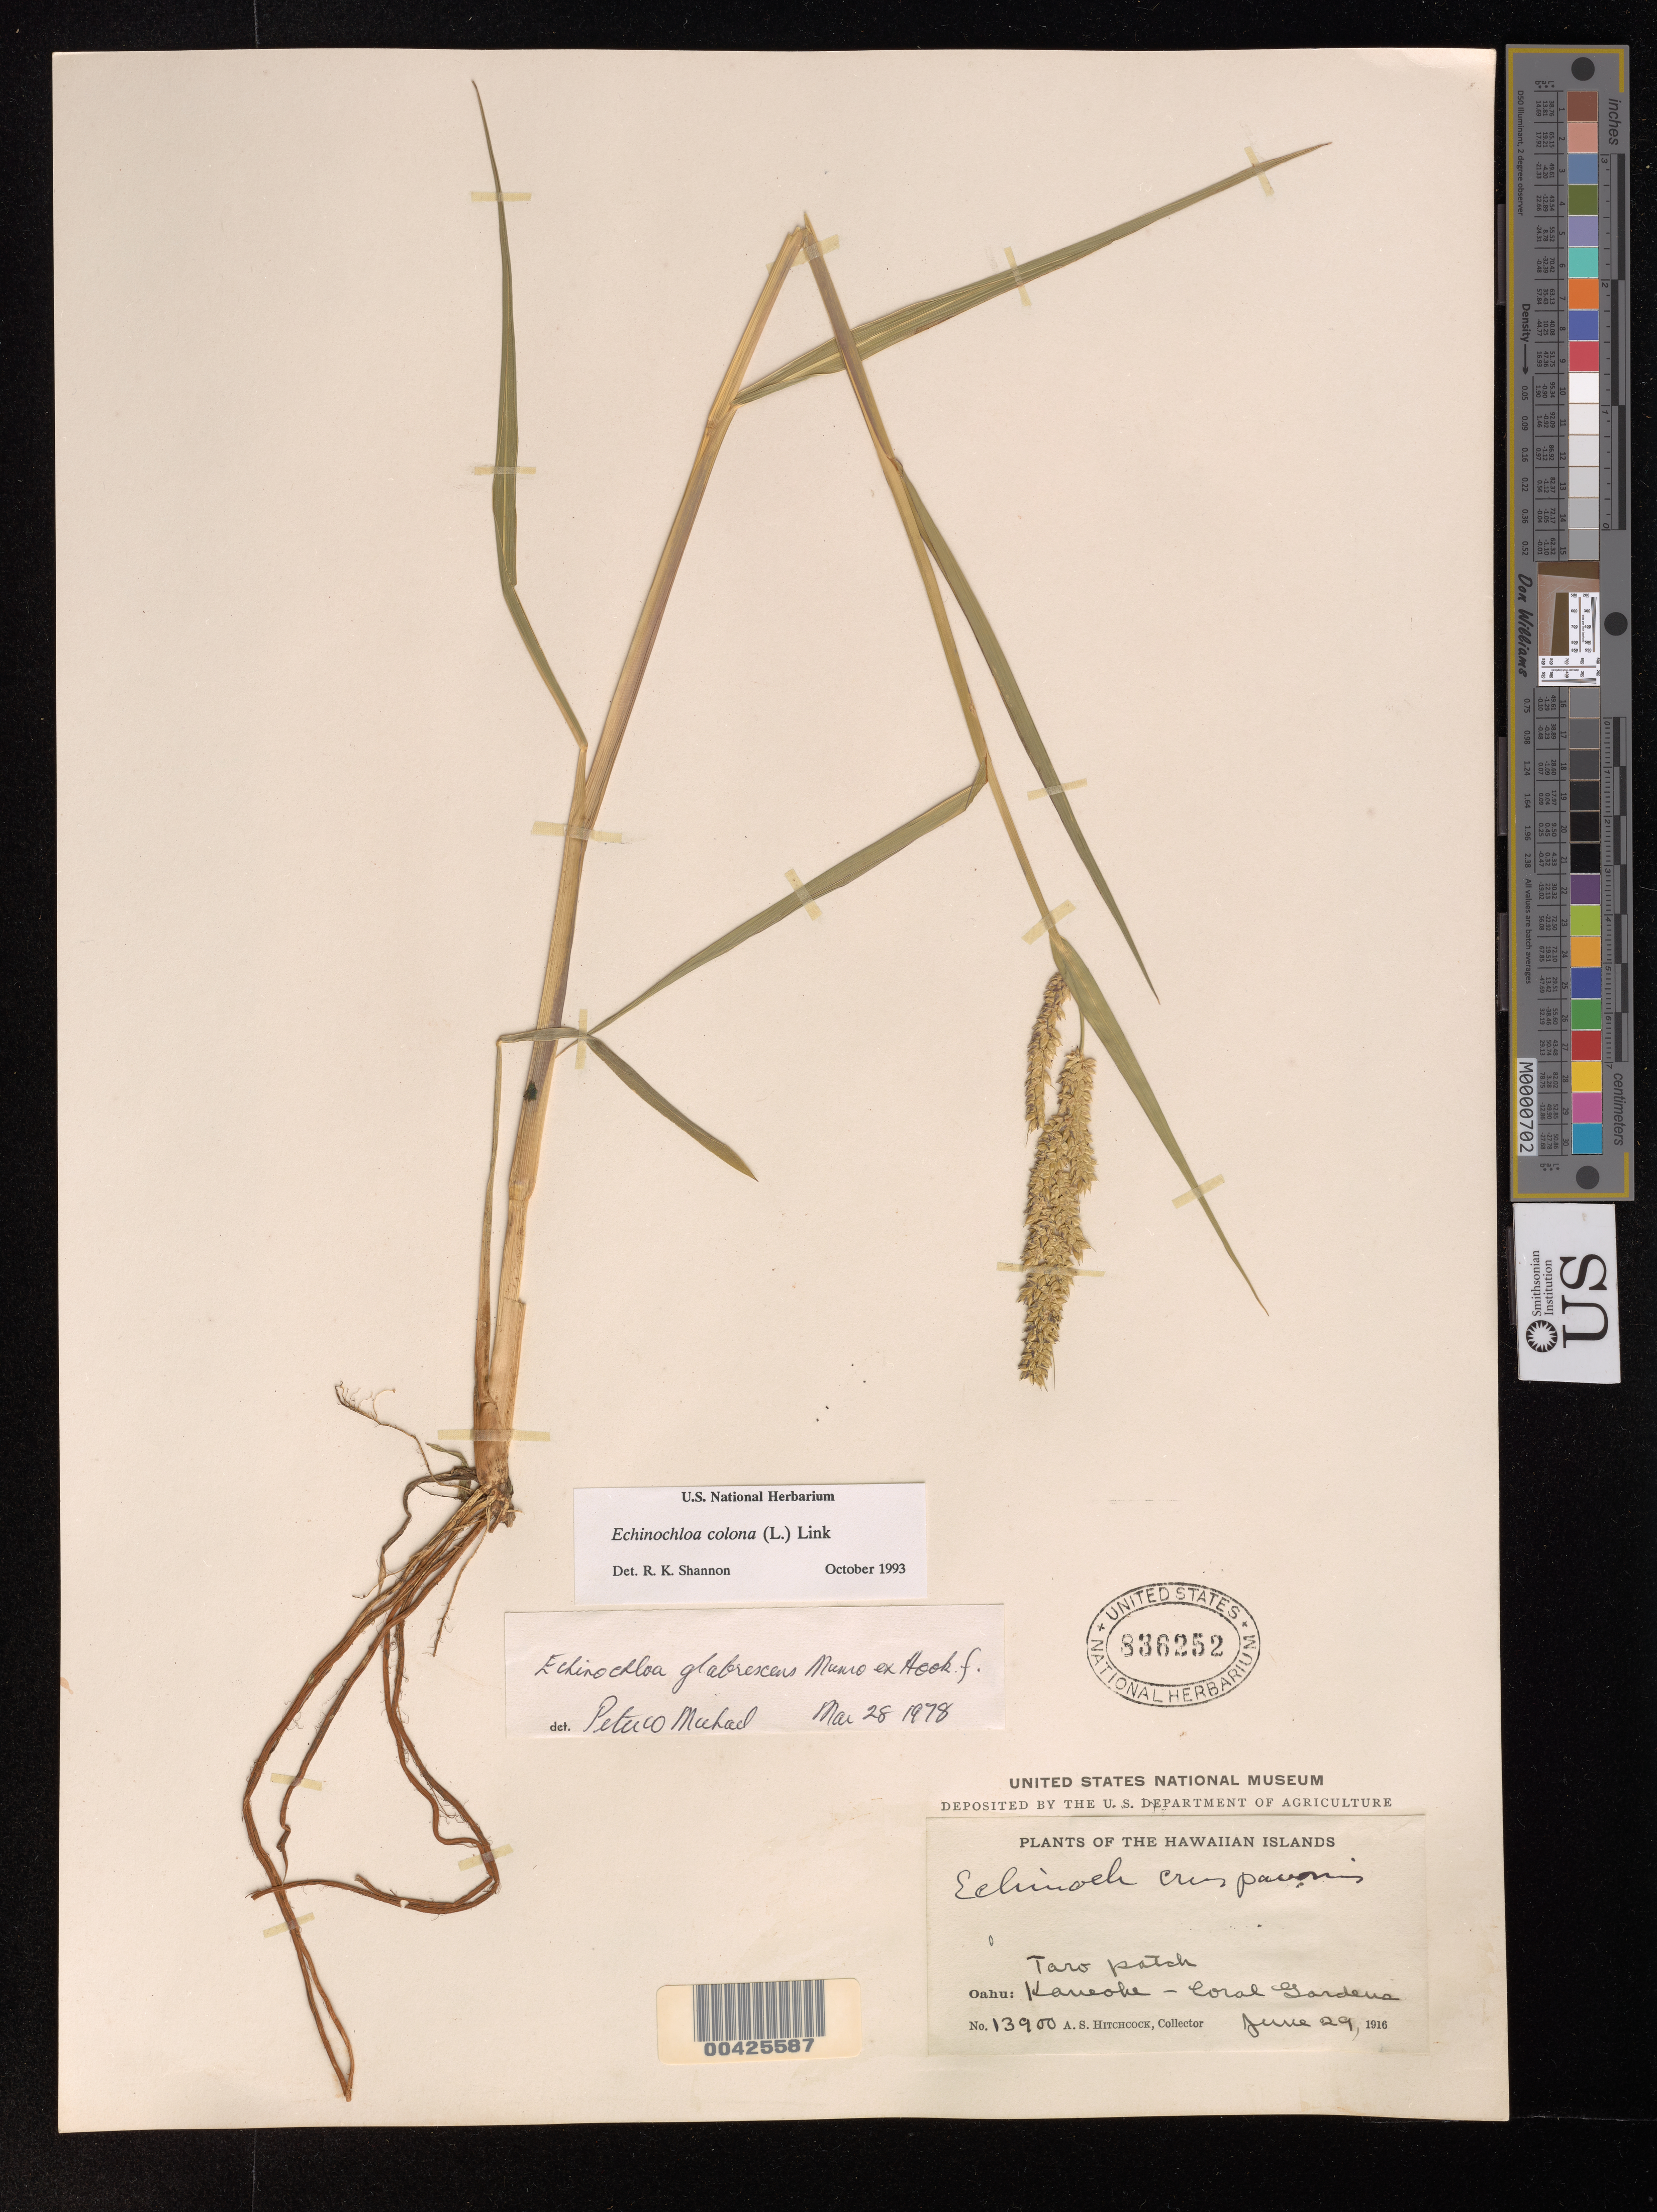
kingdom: Plantae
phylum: Tracheophyta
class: Liliopsida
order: Poales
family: Poaceae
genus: Echinochloa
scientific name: Echinochloa colona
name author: (L.) Link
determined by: Shannon, R. K., (UNITED STATES)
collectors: A. S. Hitchcock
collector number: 13900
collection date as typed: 29 Jun 1916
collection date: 1916-06-29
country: United States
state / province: Hawaii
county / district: Honolulu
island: Oahu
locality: Kaneohe, Coral Gardens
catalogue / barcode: US 836252